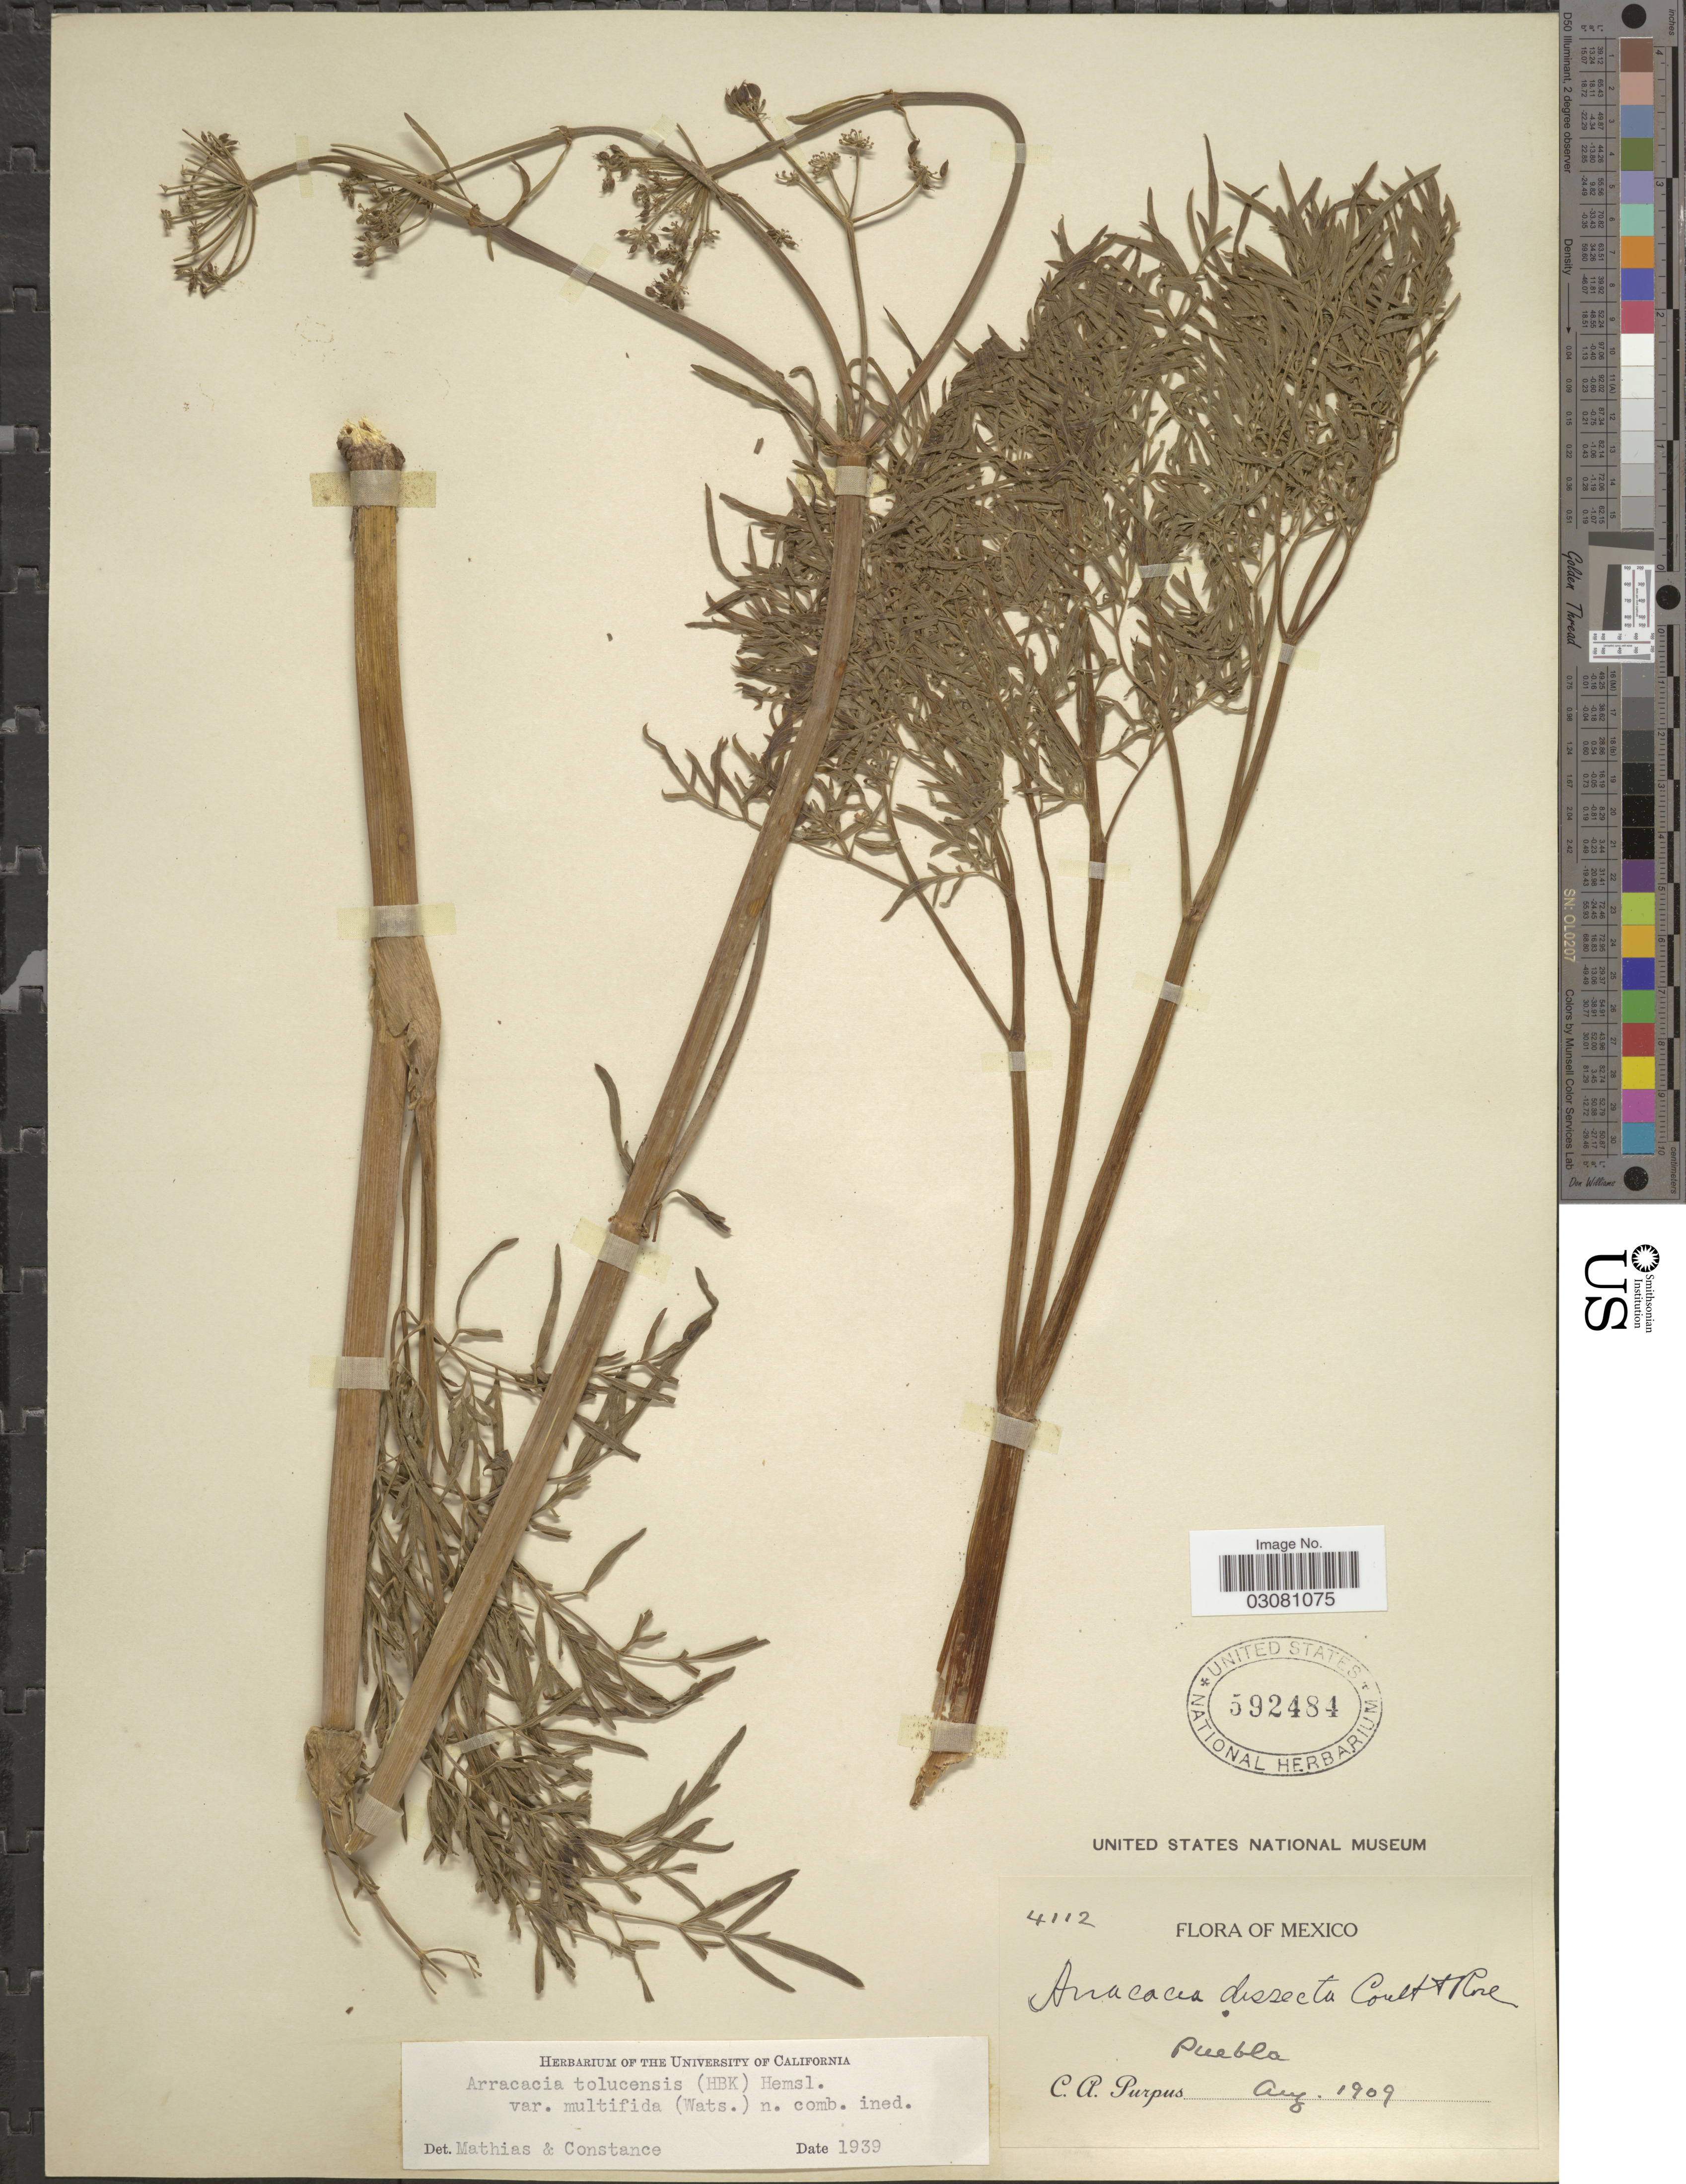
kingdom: Plantae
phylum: Tracheophyta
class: Magnoliopsida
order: Apiales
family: Apiaceae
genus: Arracacia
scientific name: Arracacia tolucensis var. multifida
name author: (S. Watson) Mathias & Constance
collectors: C. A. Purpus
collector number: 4112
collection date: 1909-08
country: Mexico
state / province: Puebla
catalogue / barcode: US 592484